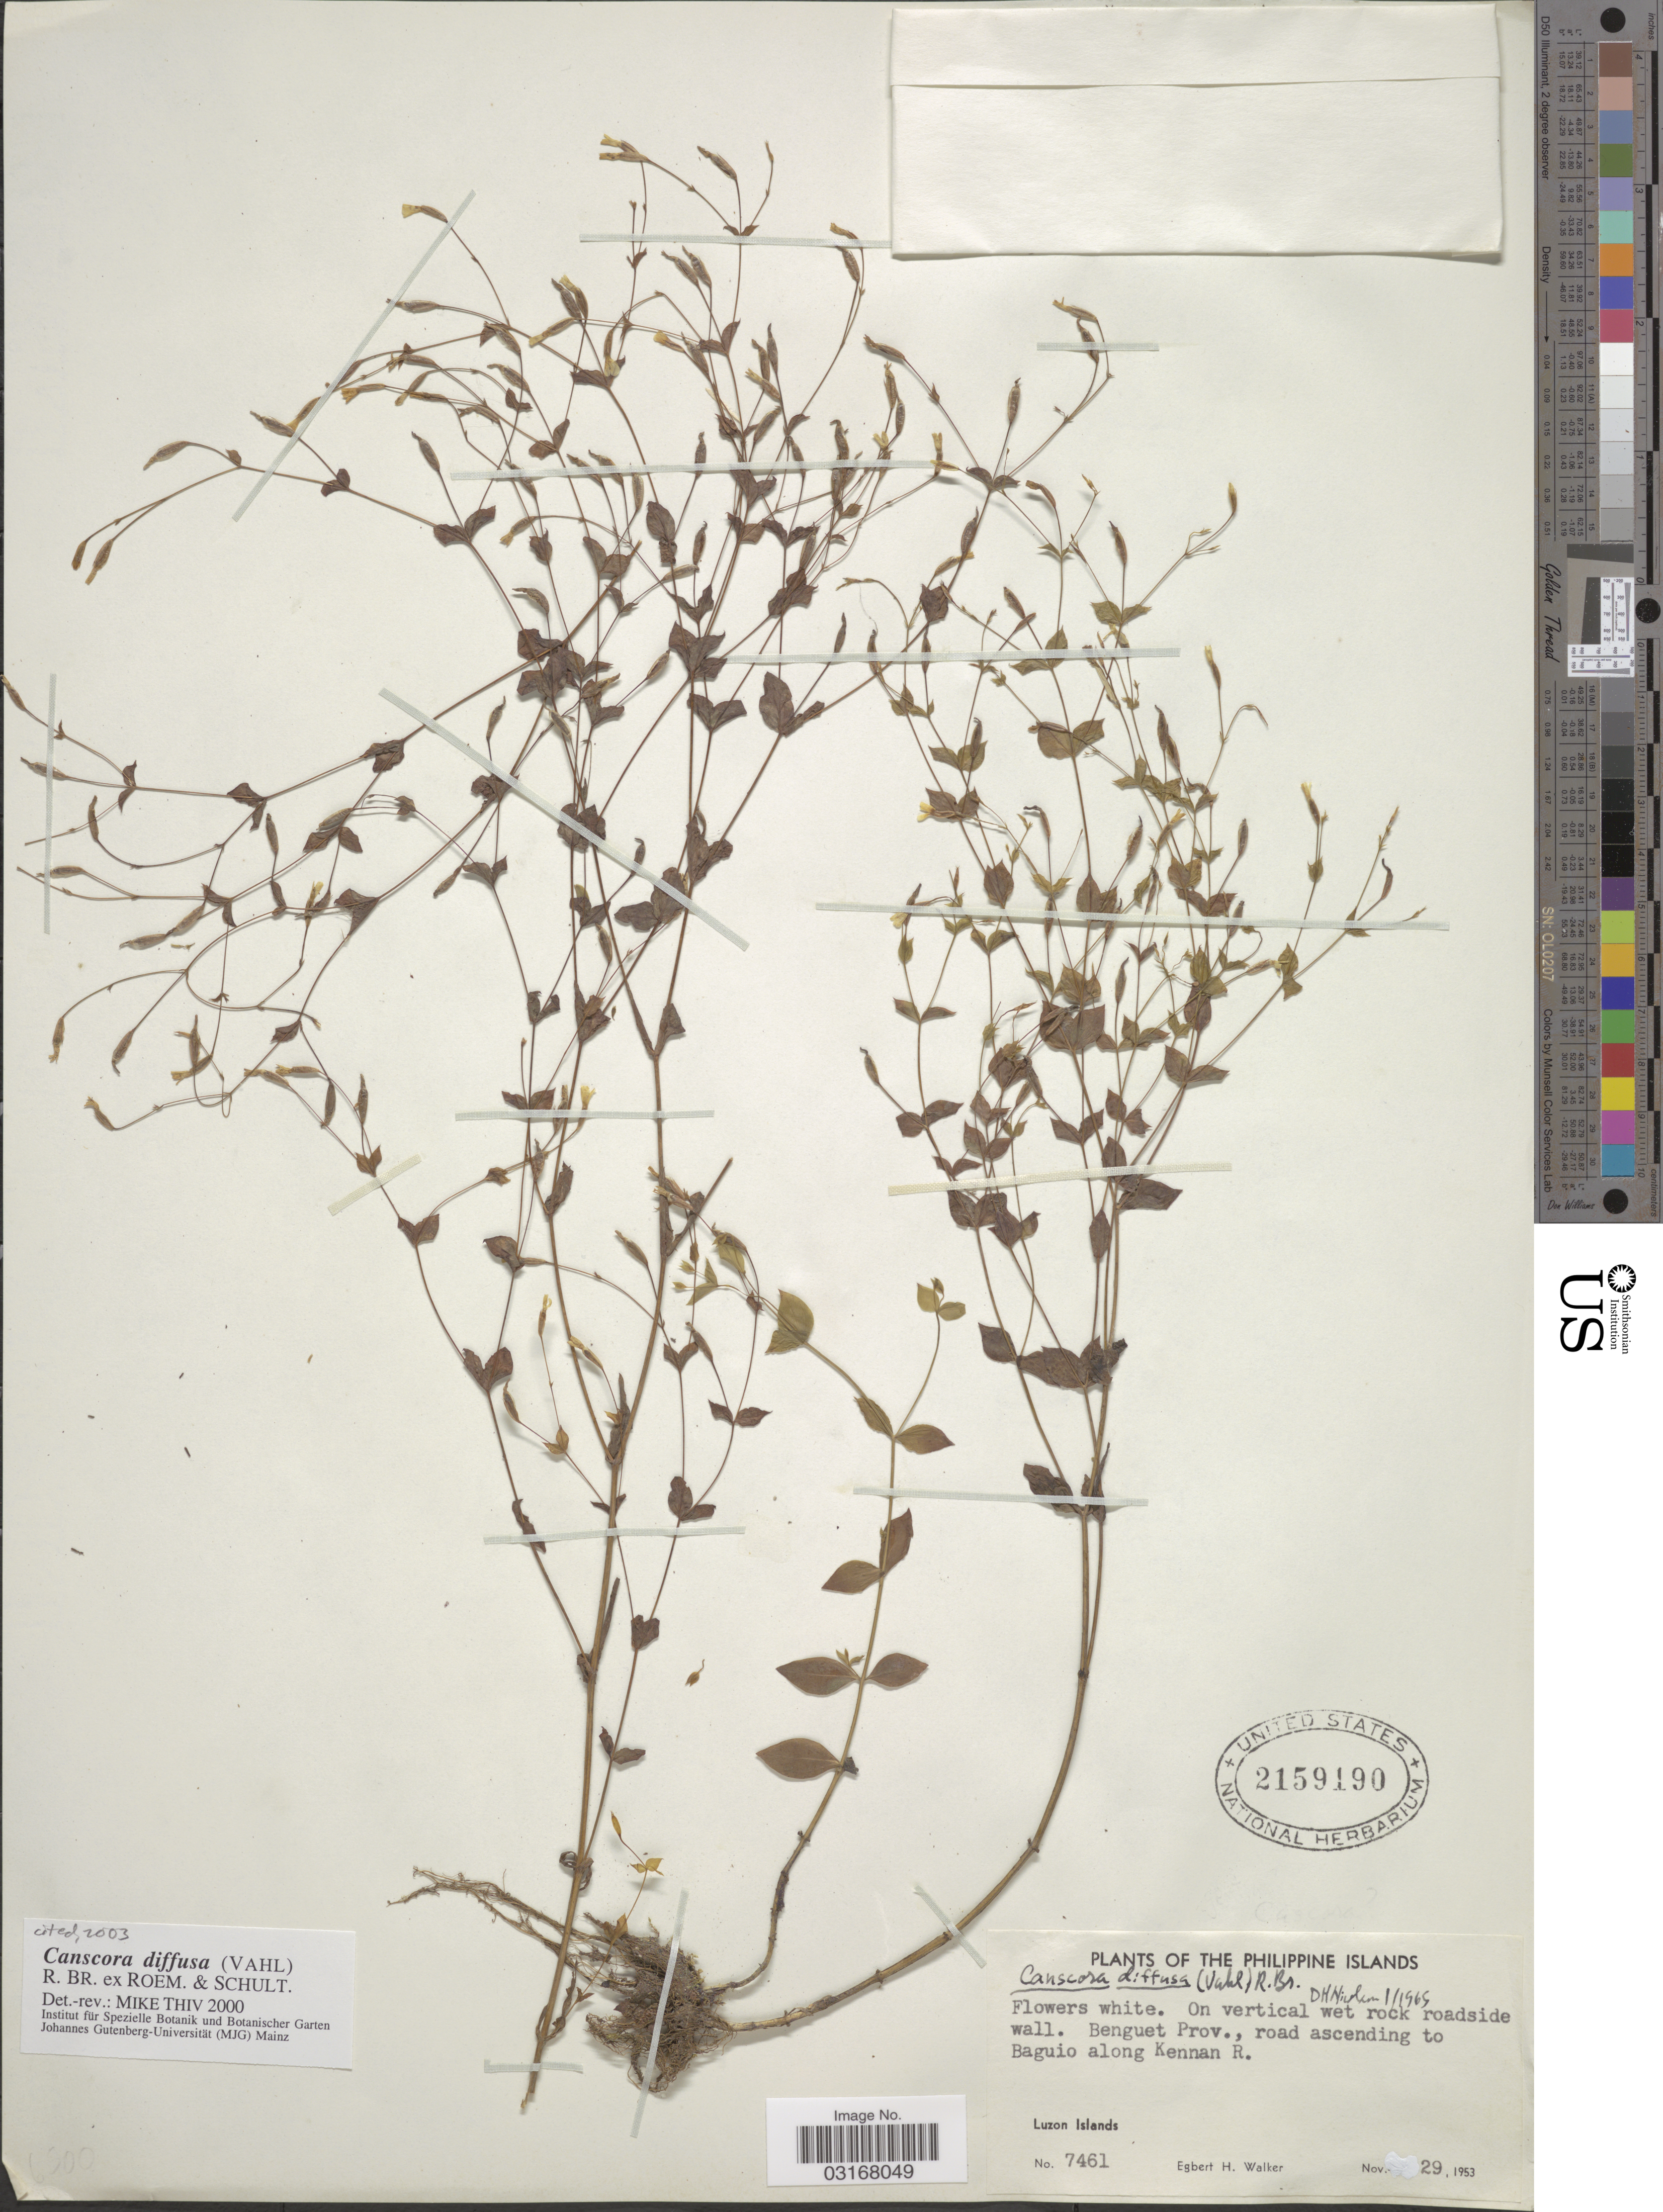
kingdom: Plantae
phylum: Tracheophyta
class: Magnoliopsida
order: Gentianales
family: Gentianaceae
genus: Canscora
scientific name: Canscora diffusa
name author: (Vahl) R. Br. ex Roem. & Schult.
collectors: E. H. Walker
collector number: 7461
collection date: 1953-11-29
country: Philippines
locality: Philippine Islands. Benguet Prov., road ascending to Baguio along Kennan R. Luzon Islands.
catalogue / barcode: US 2159190